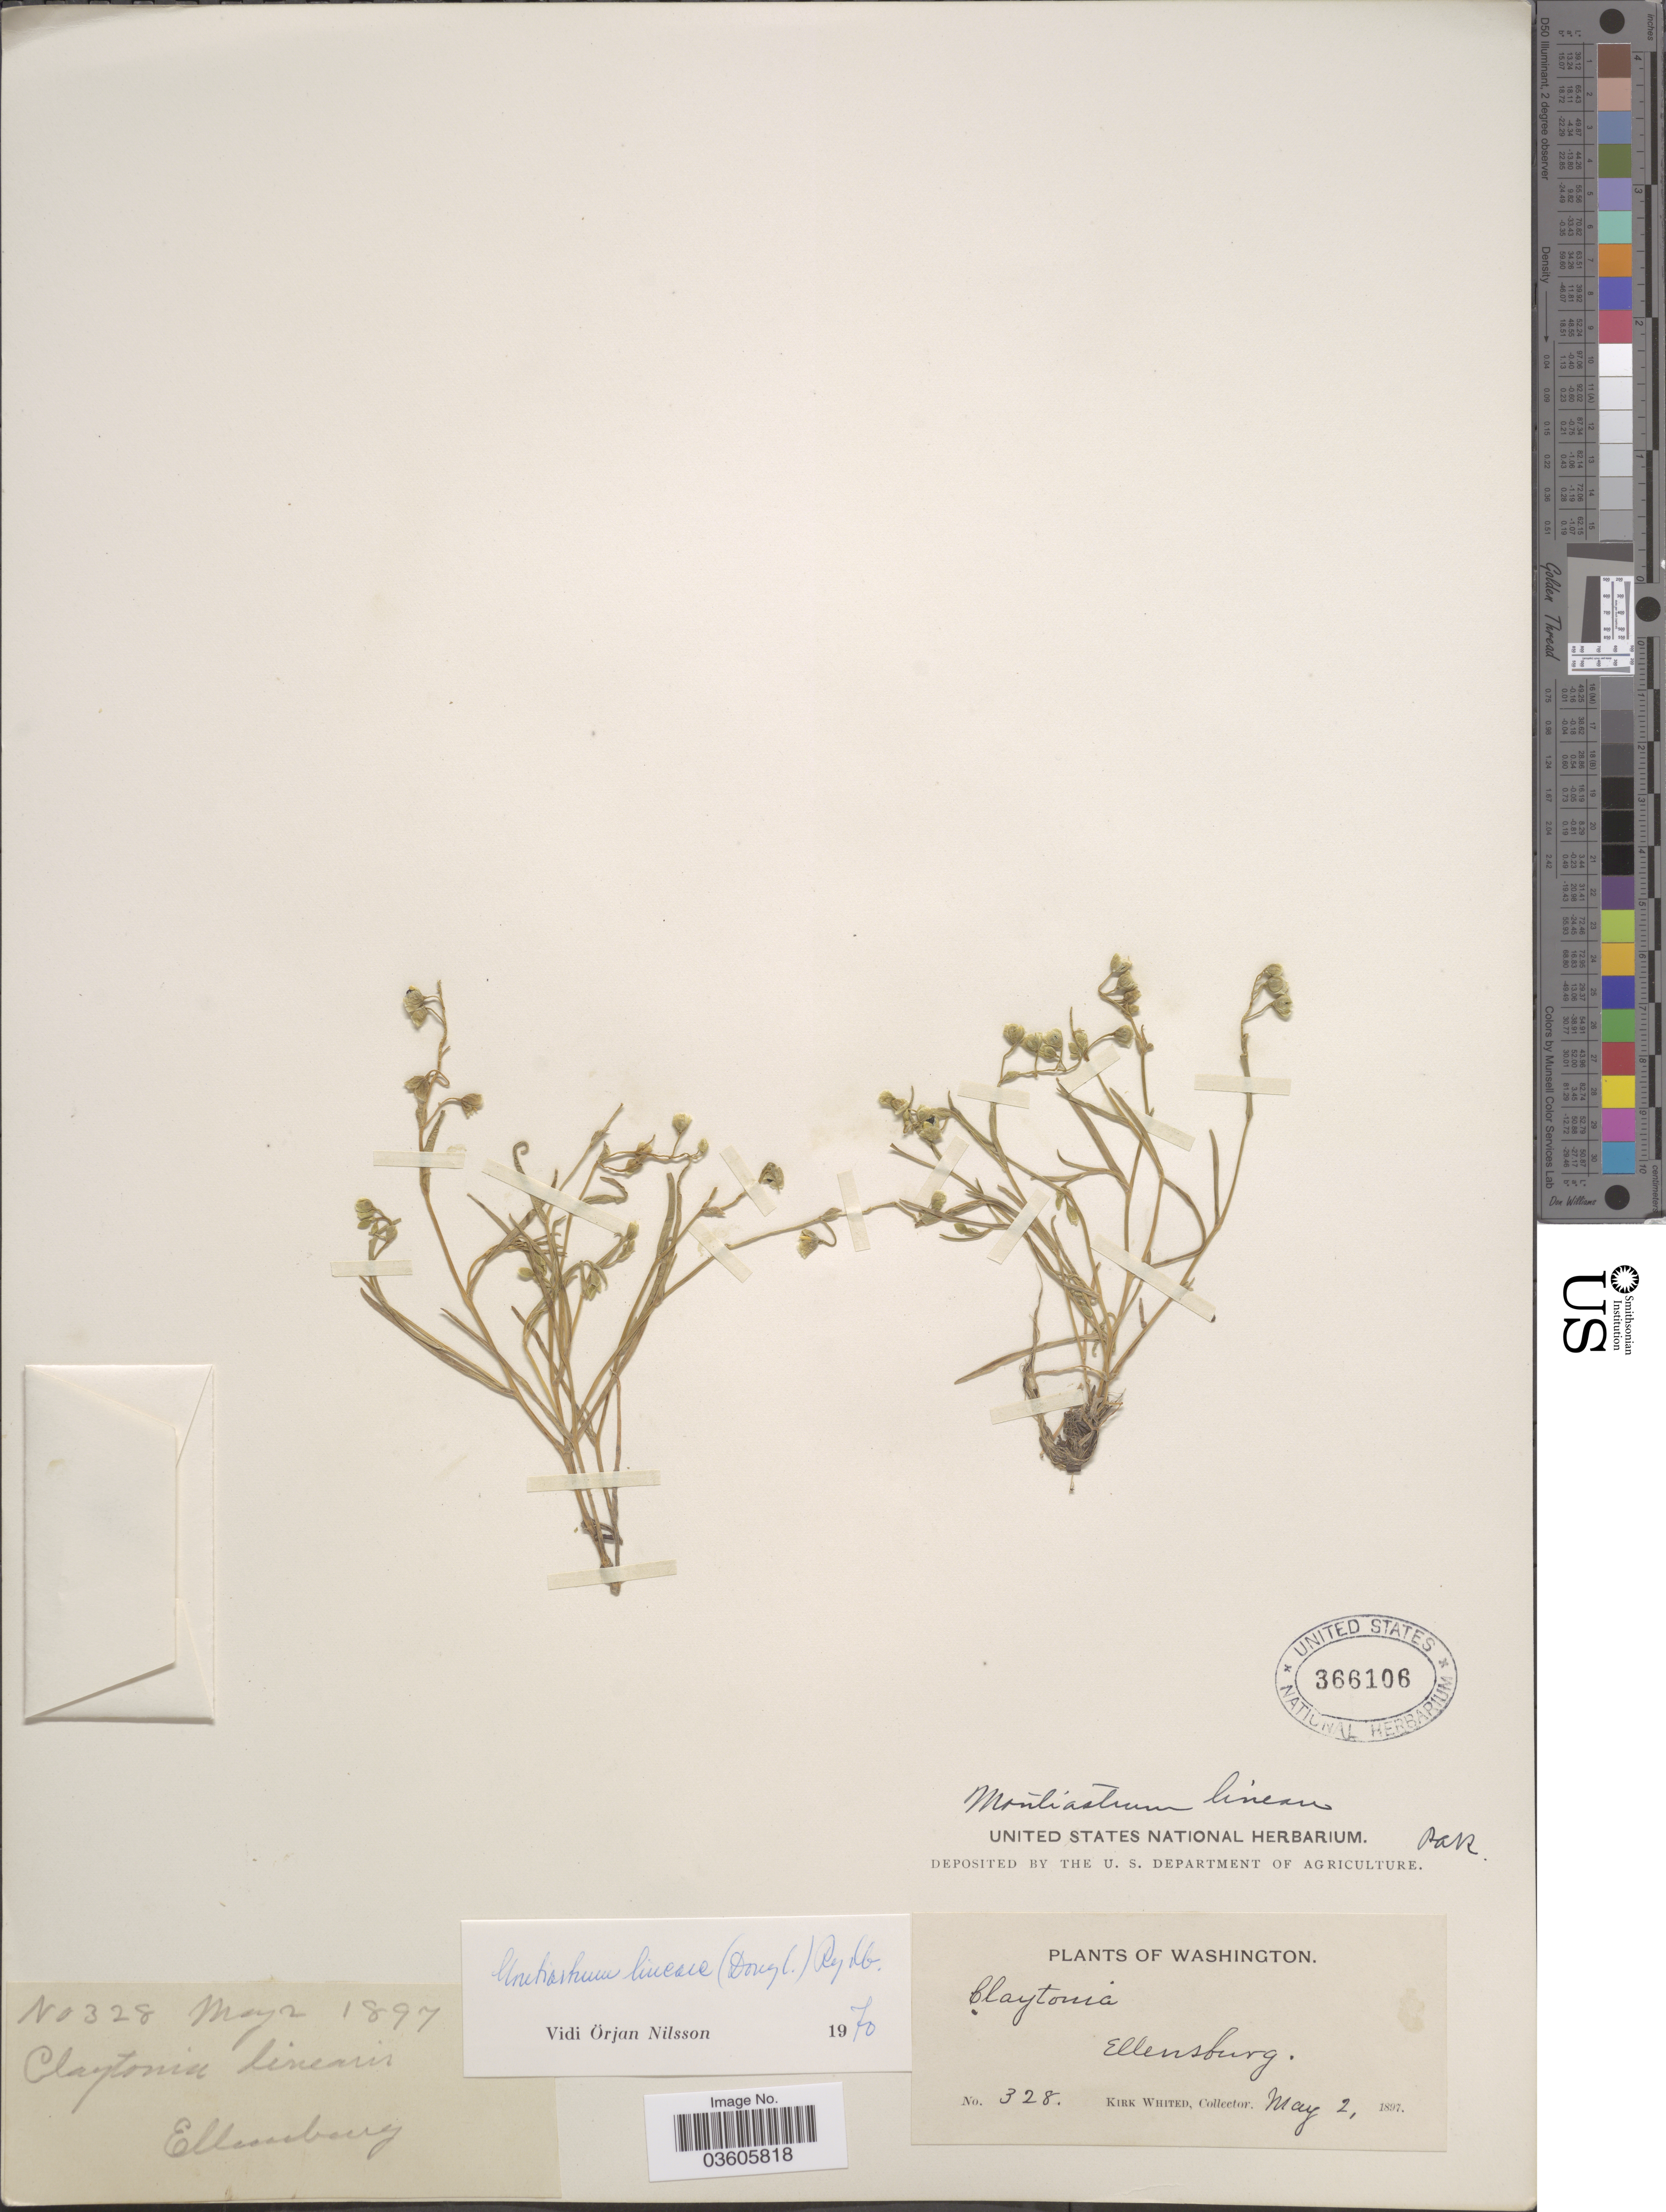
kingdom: Plantae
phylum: Tracheophyta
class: Magnoliopsida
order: Caryophyllales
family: Montiaceae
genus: Montia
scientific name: Montia linearis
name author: (Douglas) Greene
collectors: K. Whited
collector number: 328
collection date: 1897-05-02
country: United States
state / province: Washington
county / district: Kittitas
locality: Ellensburg.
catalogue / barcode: US 366106